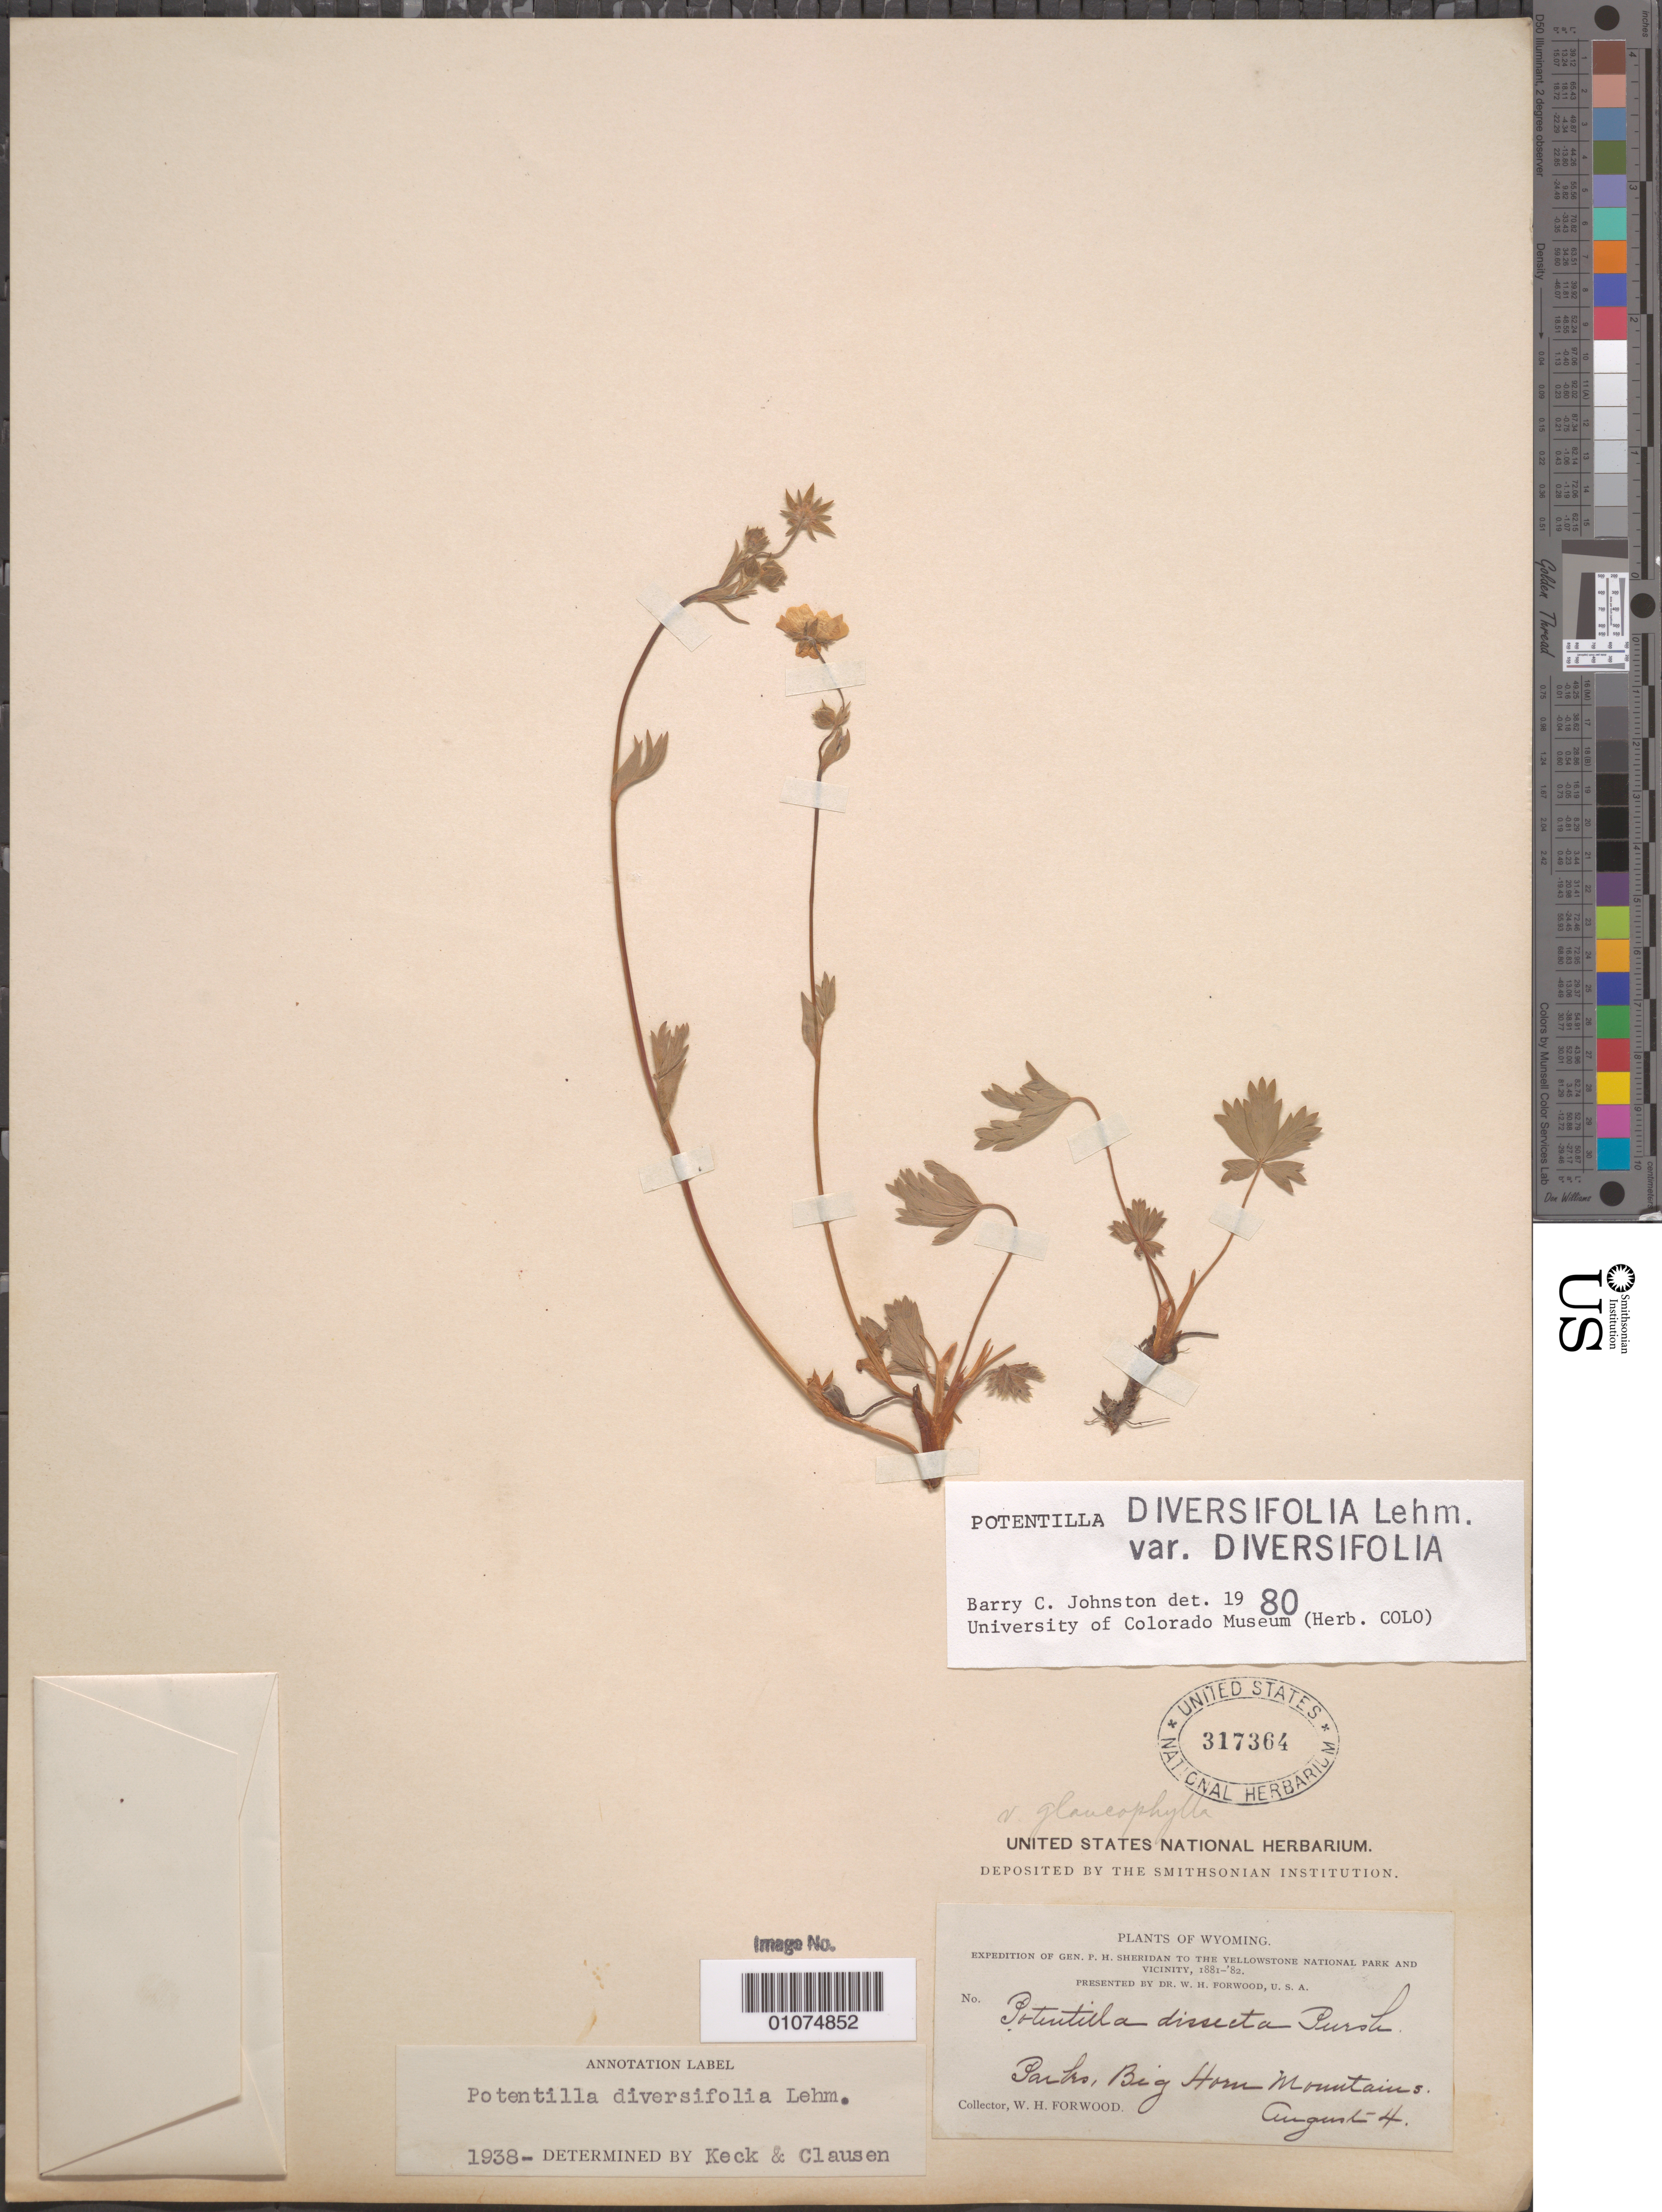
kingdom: Plantae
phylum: Tracheophyta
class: Magnoliopsida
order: Rosales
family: Rosaceae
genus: Potentilla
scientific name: Potentilla diversifolia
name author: Lehm.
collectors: W. Forwood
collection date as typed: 04 Aug 1881 to 04 Aug 1882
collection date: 1881-08-04/1882-08-04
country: United States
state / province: Wyoming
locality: Big Horn Mts.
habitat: Parks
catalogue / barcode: US 317364